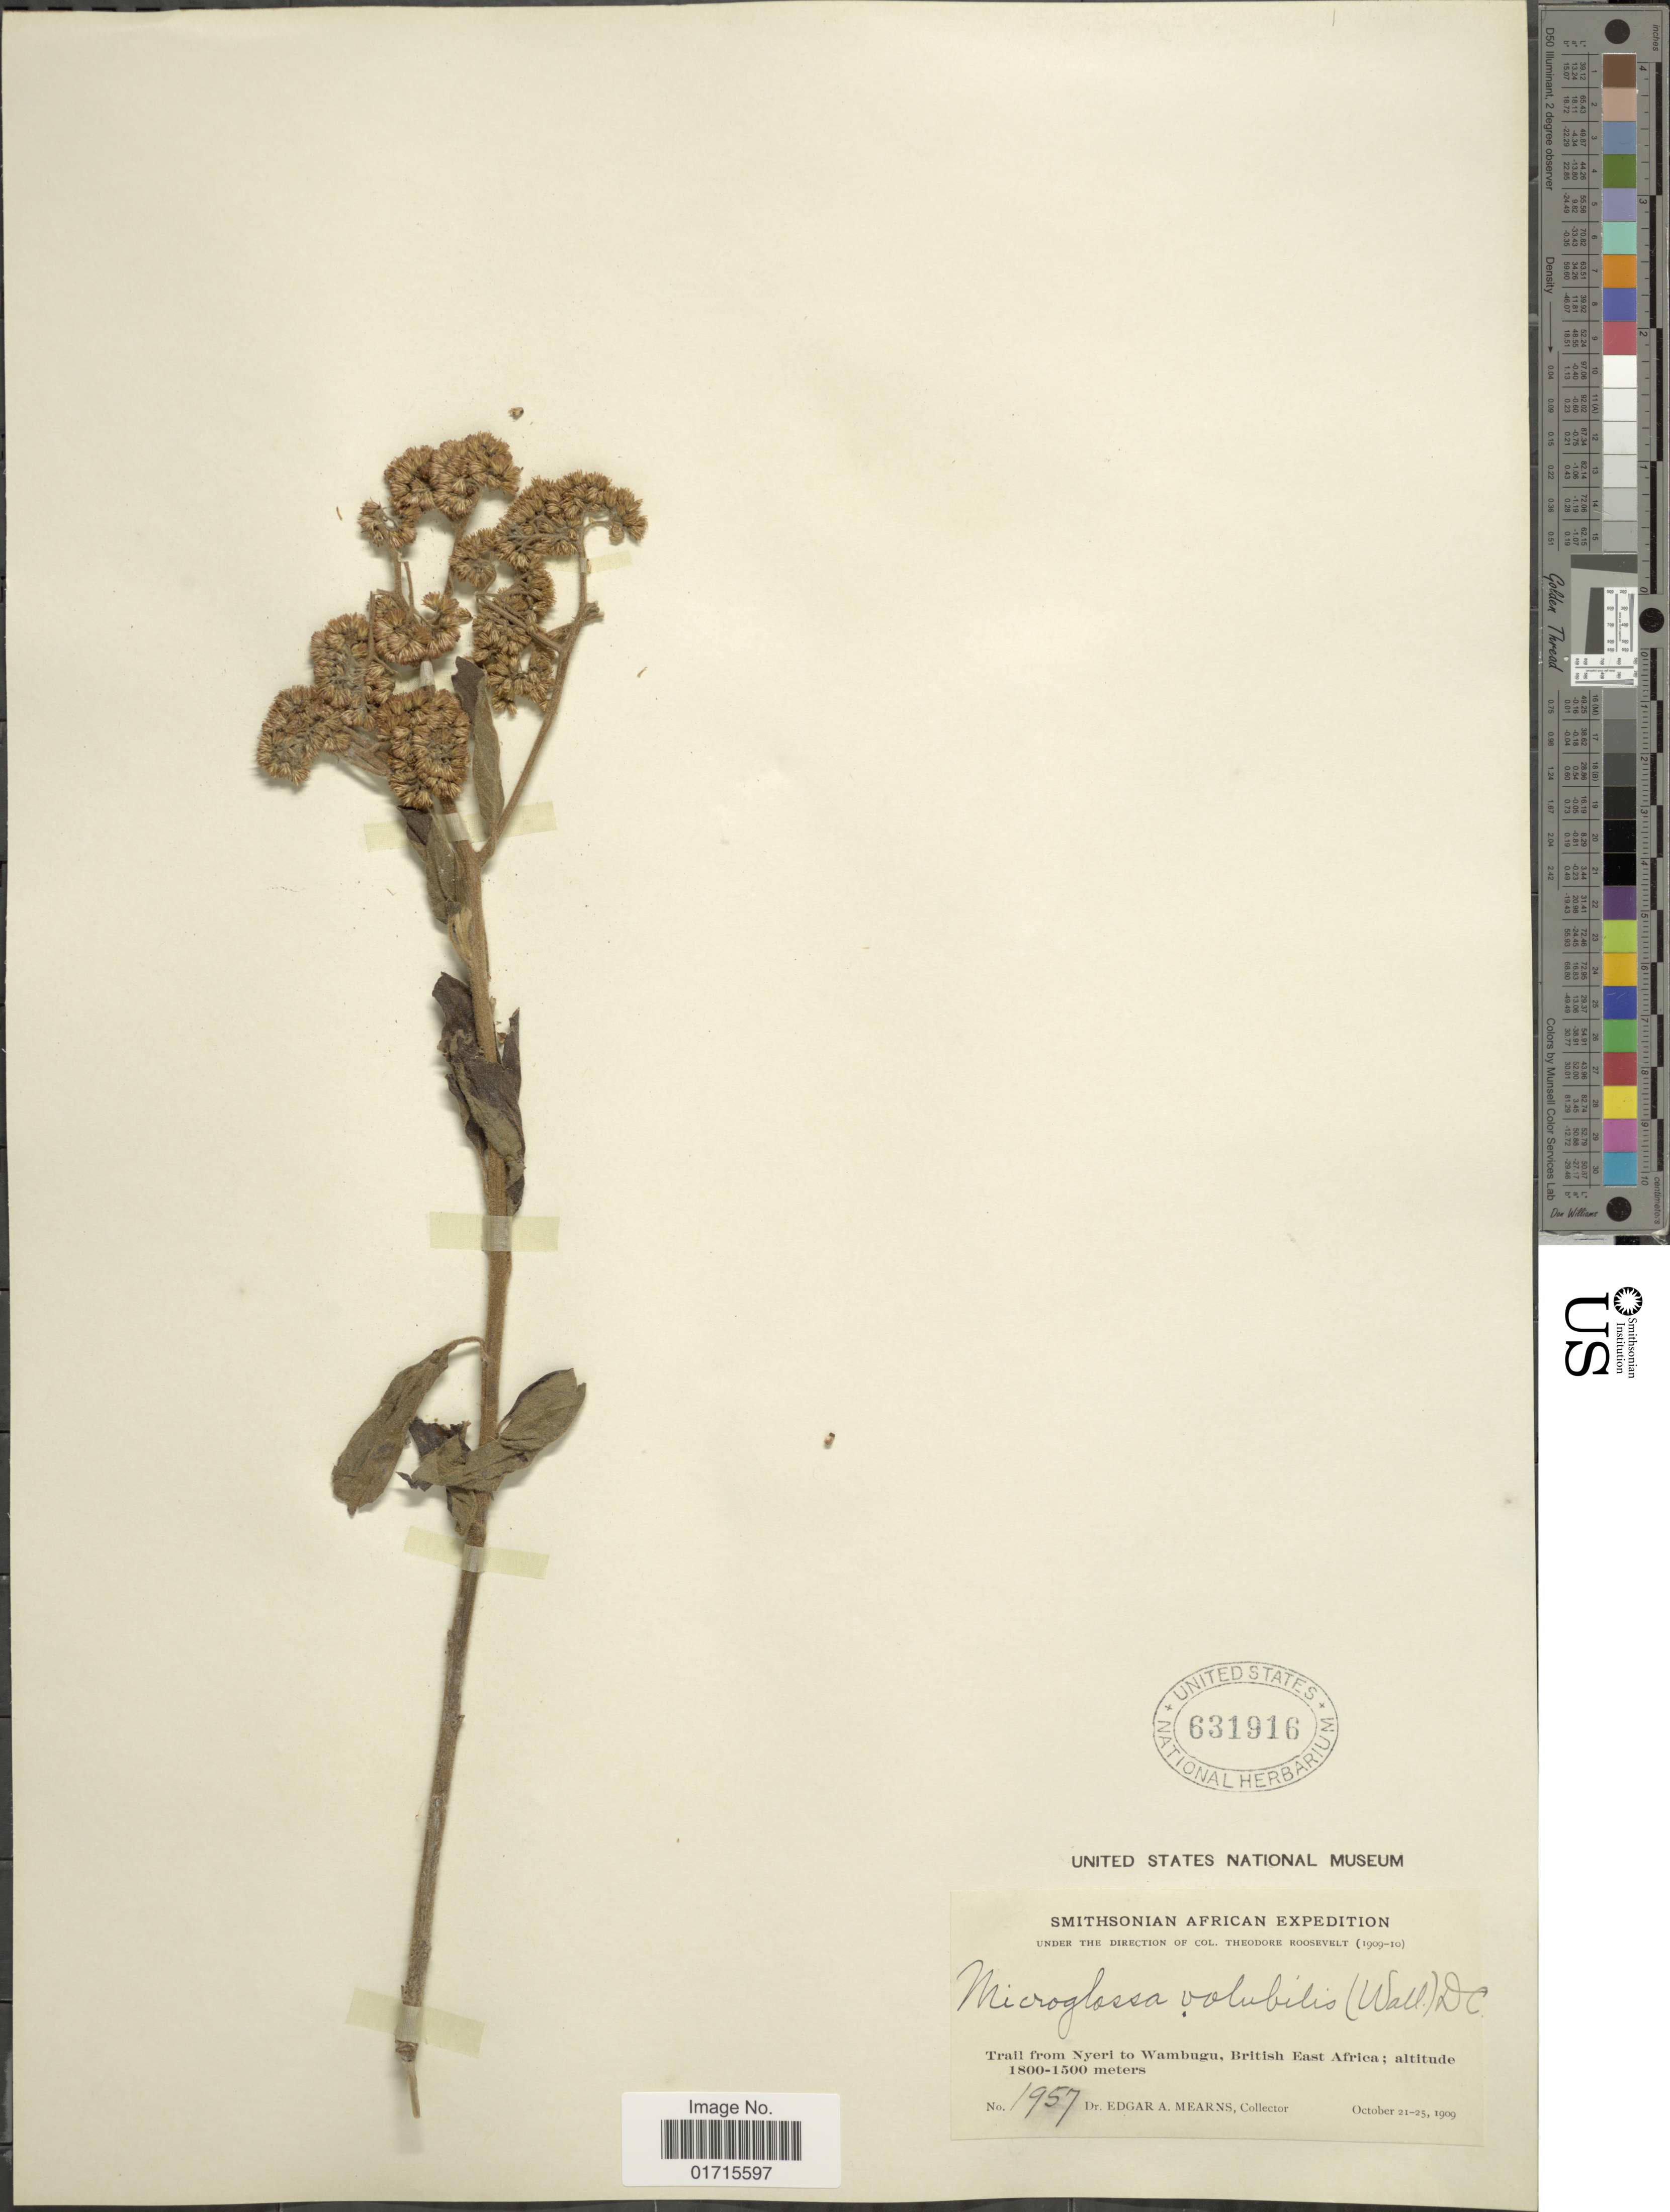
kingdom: Plantae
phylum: Tracheophyta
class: Magnoliopsida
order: Asterales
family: Asteraceae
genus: Microglossa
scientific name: Microglossa volubilis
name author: DC.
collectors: E. A. Mearns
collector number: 1957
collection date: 1909-10-21/1909-10-25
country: Kenya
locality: Trail from Nyeri to Wambugu, British East East Africa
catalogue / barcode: US 631916